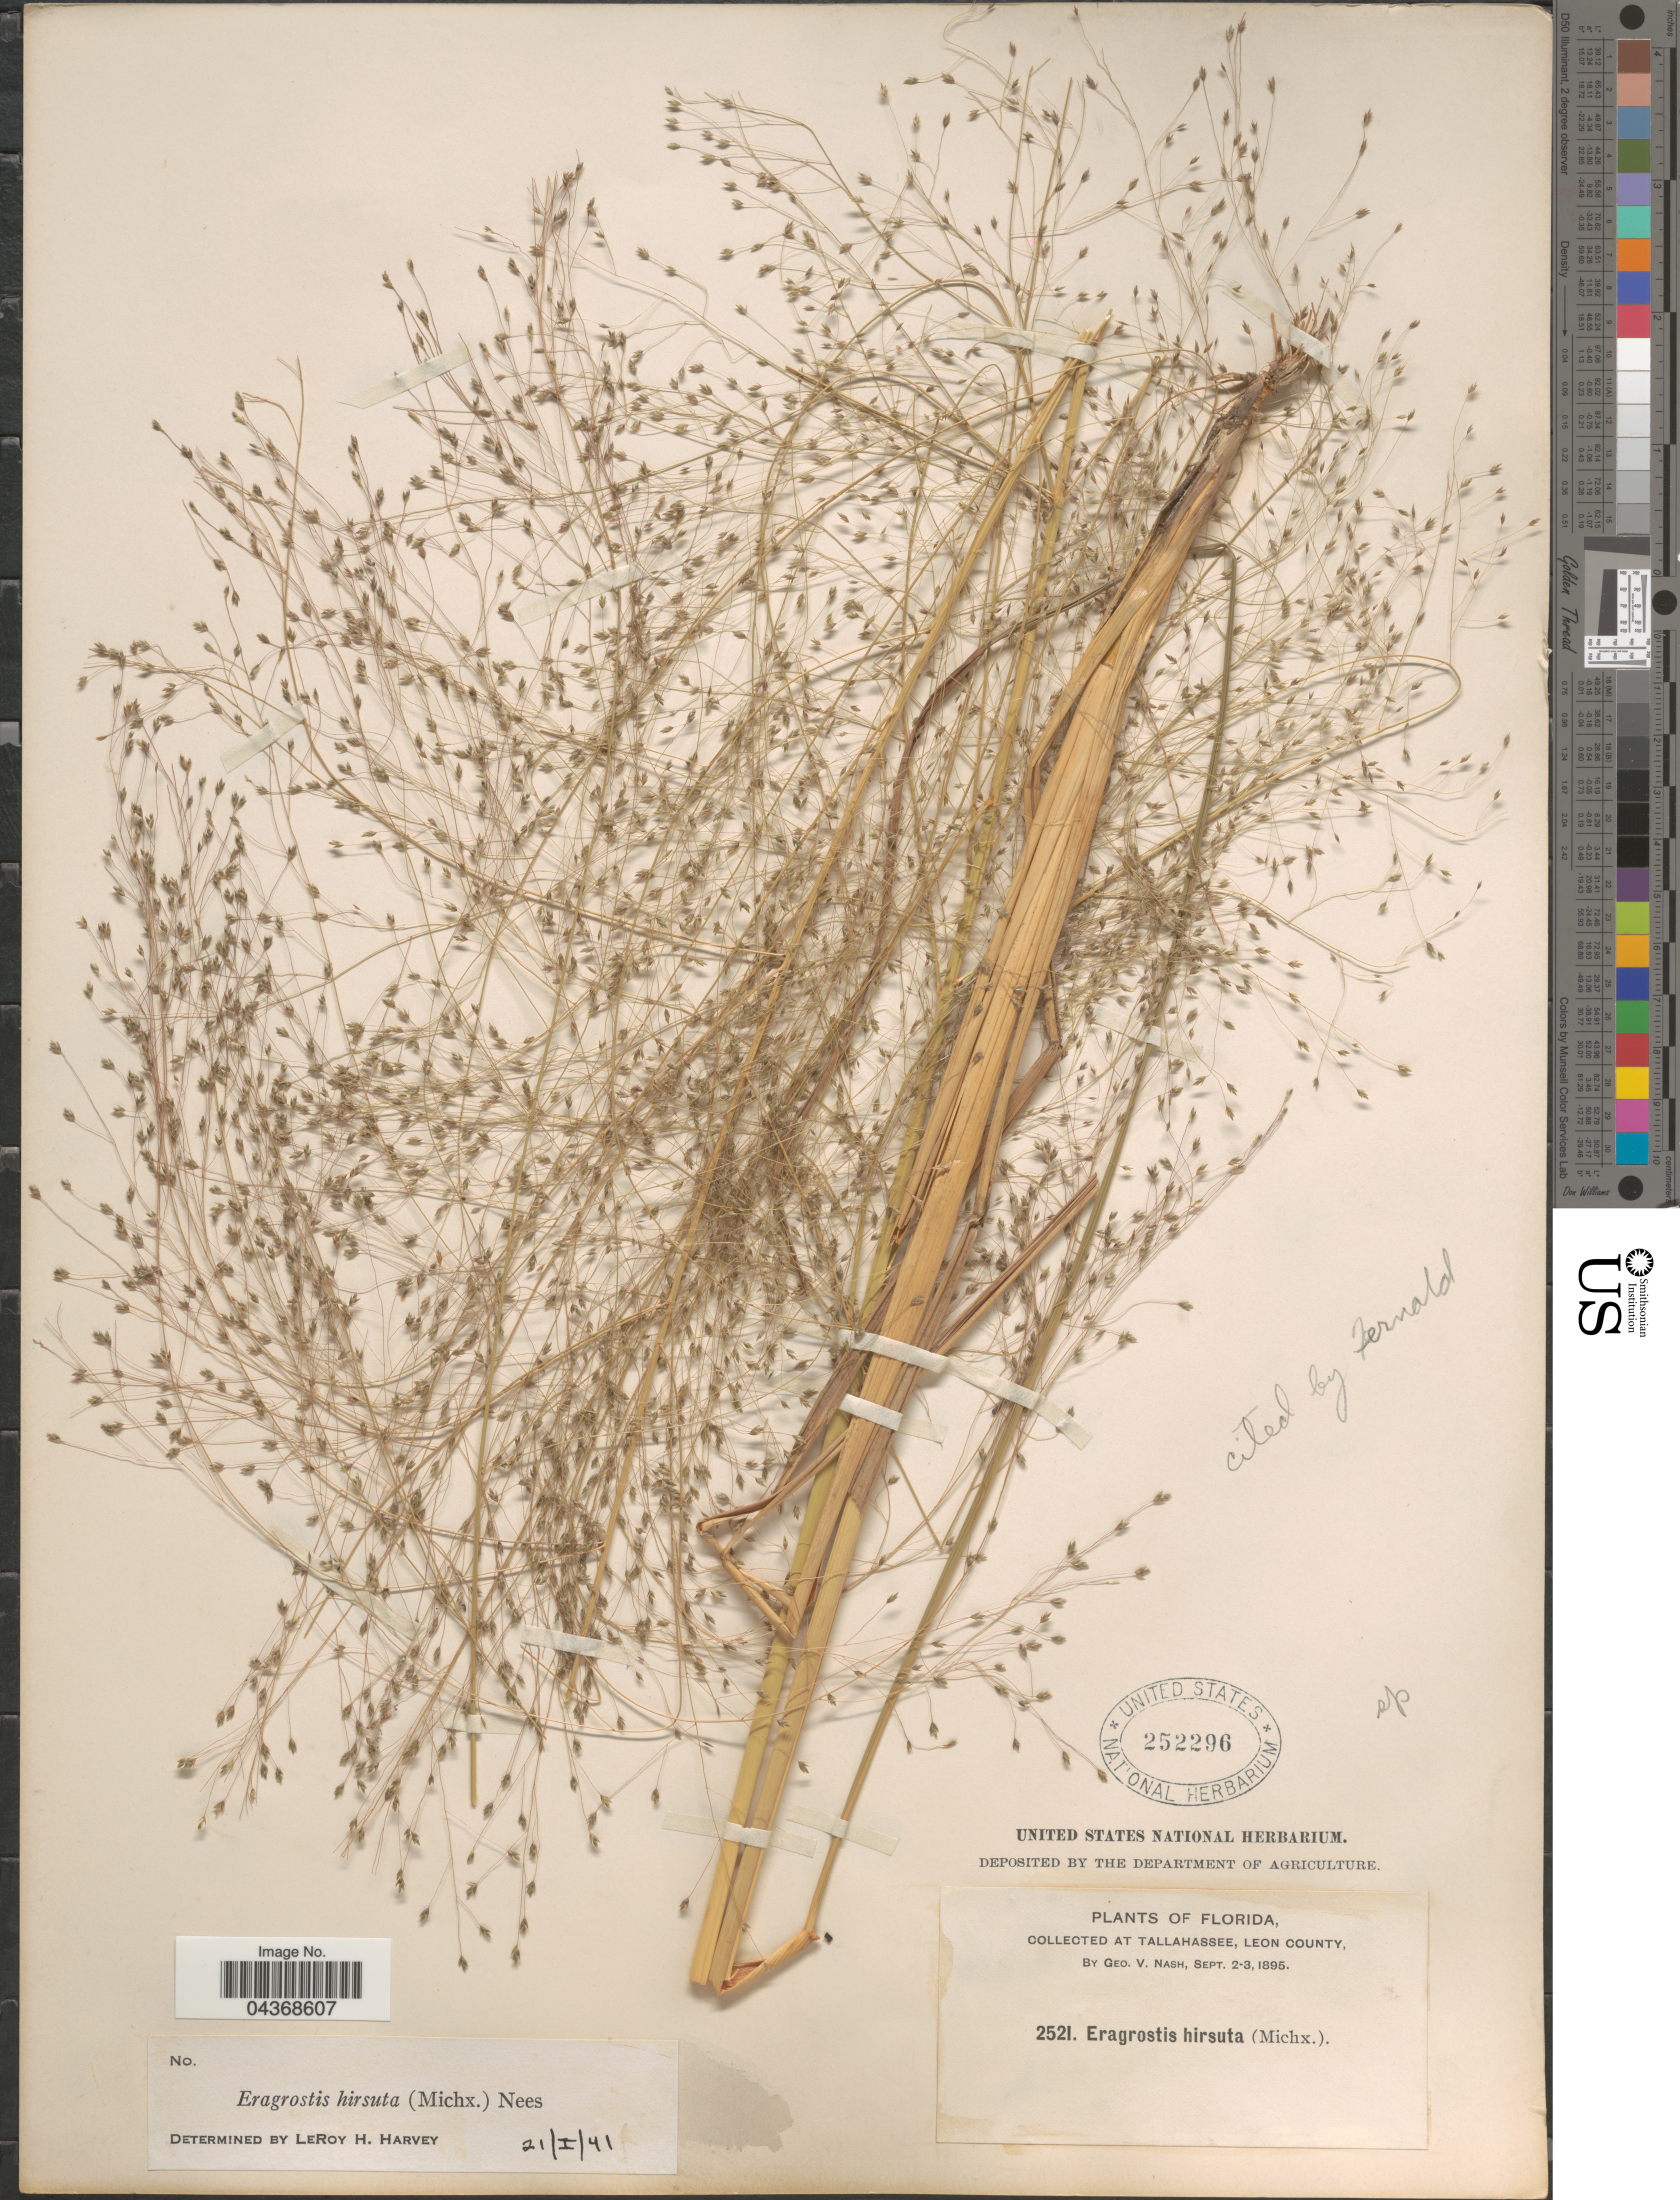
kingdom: Plantae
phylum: Tracheophyta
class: Liliopsida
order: Poales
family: Poaceae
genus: Eragrostis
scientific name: Eragrostis hirsuta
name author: (Michx.) Nees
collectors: G. V. Nash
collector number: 2521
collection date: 1895-09-02/1895-09-03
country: United States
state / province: Florida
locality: At Tallahassee, Leon County.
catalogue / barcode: US 252296